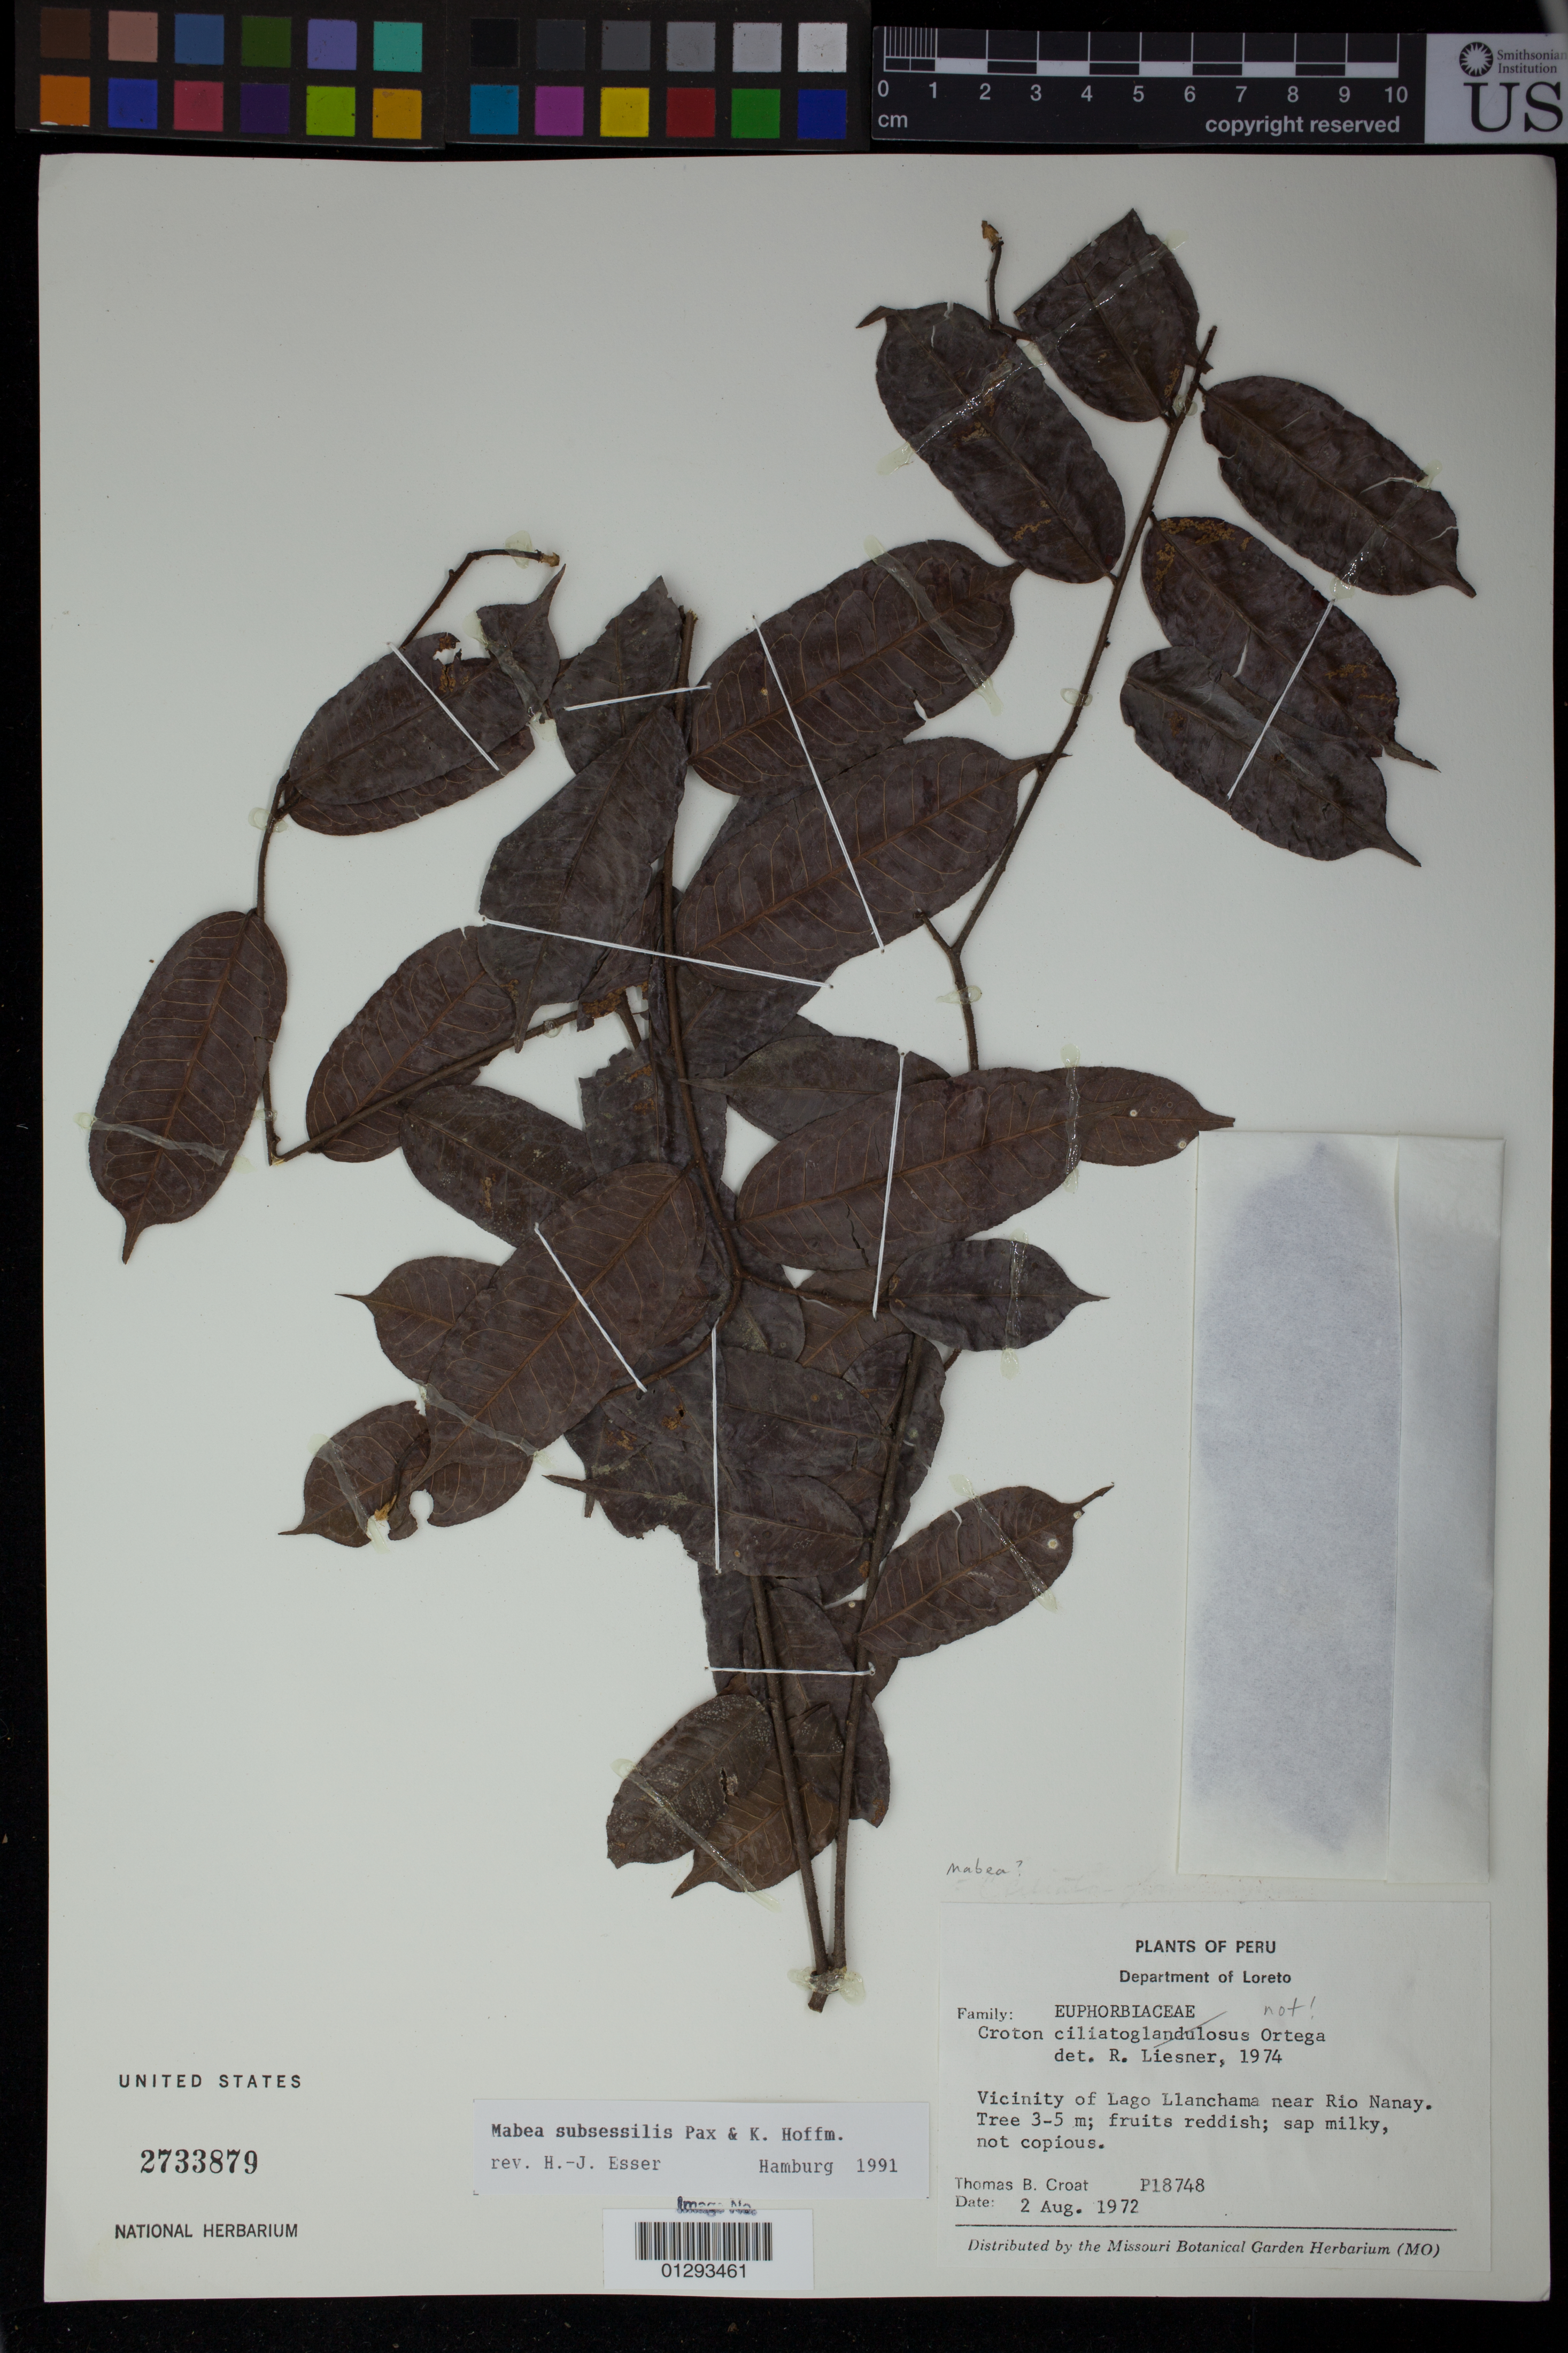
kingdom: Plantae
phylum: Tracheophyta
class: Magnoliopsida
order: Malpighiales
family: Euphorbiaceae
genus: Mabea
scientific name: Mabea subsessilis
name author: Pax & K. Hoffm.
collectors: T. B. Croat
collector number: P18748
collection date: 1972-08-02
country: Peru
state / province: Loreto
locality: Vicinity of Lago Llanchama near Rio Nanay.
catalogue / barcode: US 2733879